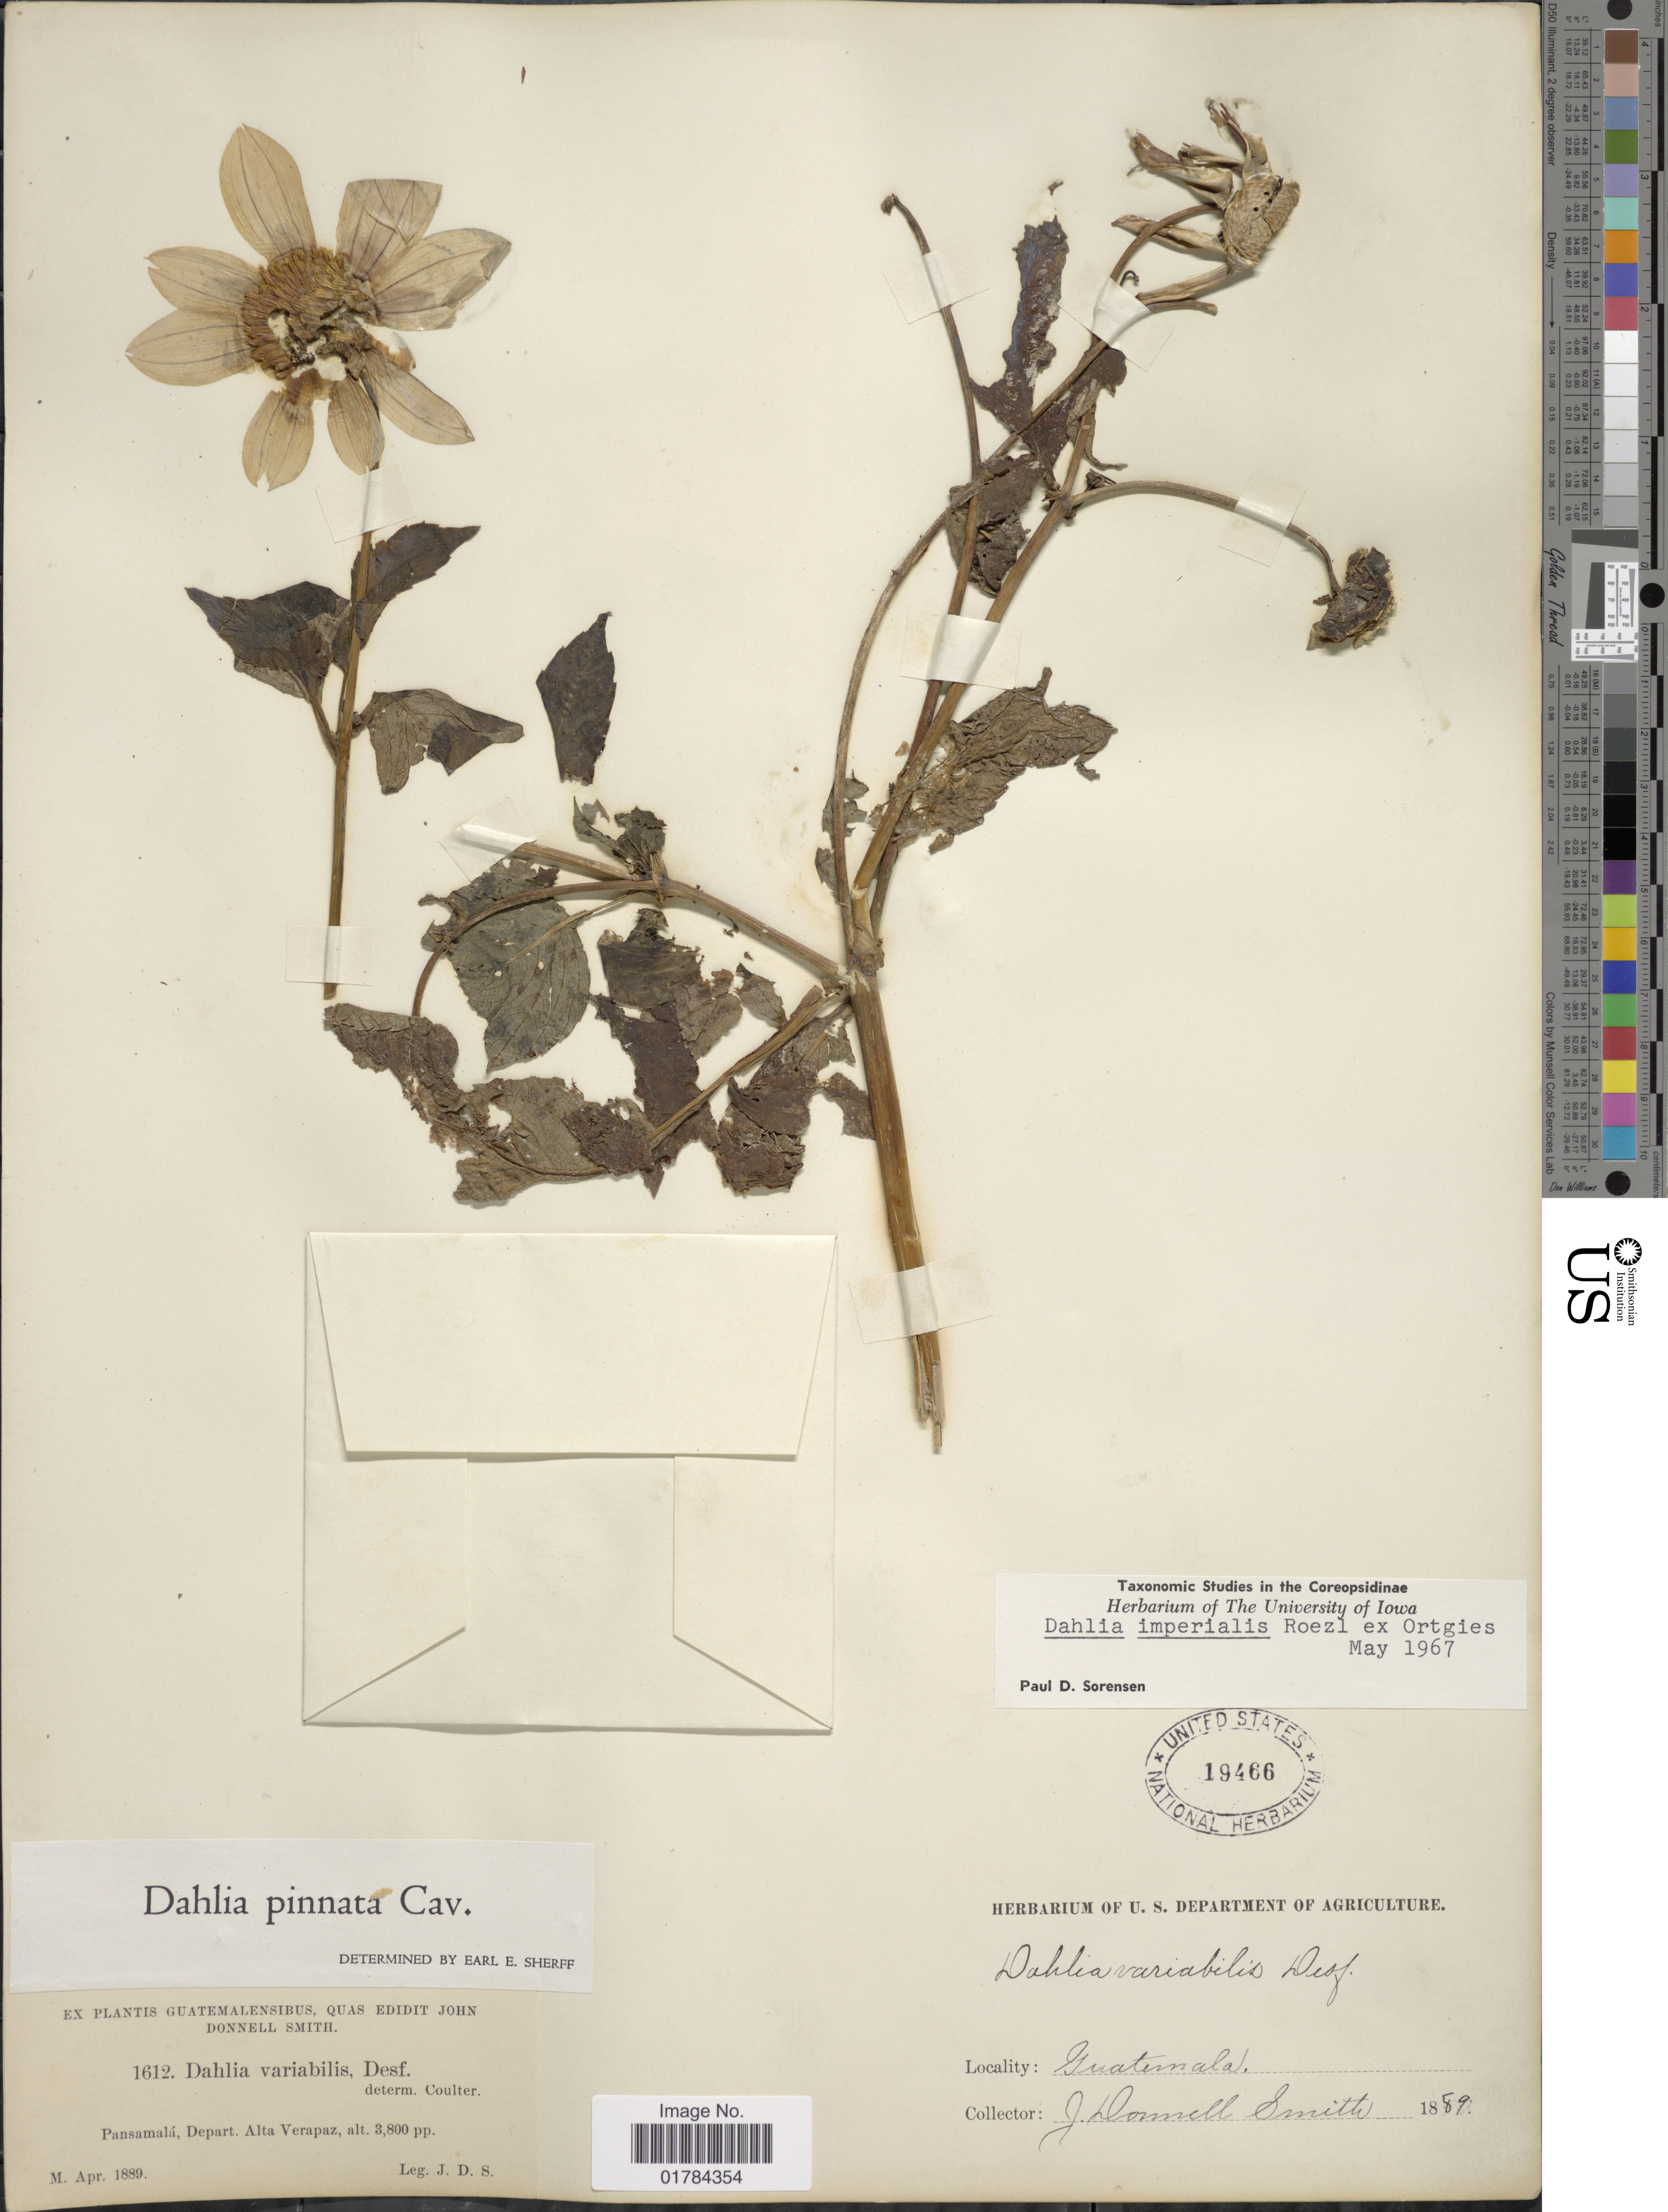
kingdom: Plantae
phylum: Tracheophyta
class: Magnoliopsida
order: Asterales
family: Asteraceae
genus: Dahlia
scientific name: Dahlia imperialis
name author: Roezl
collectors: J. Donnell Smith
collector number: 1612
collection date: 1889-04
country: Guatemala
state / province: Alta Verapaz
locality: Pansamala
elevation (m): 1158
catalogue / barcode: US 19466